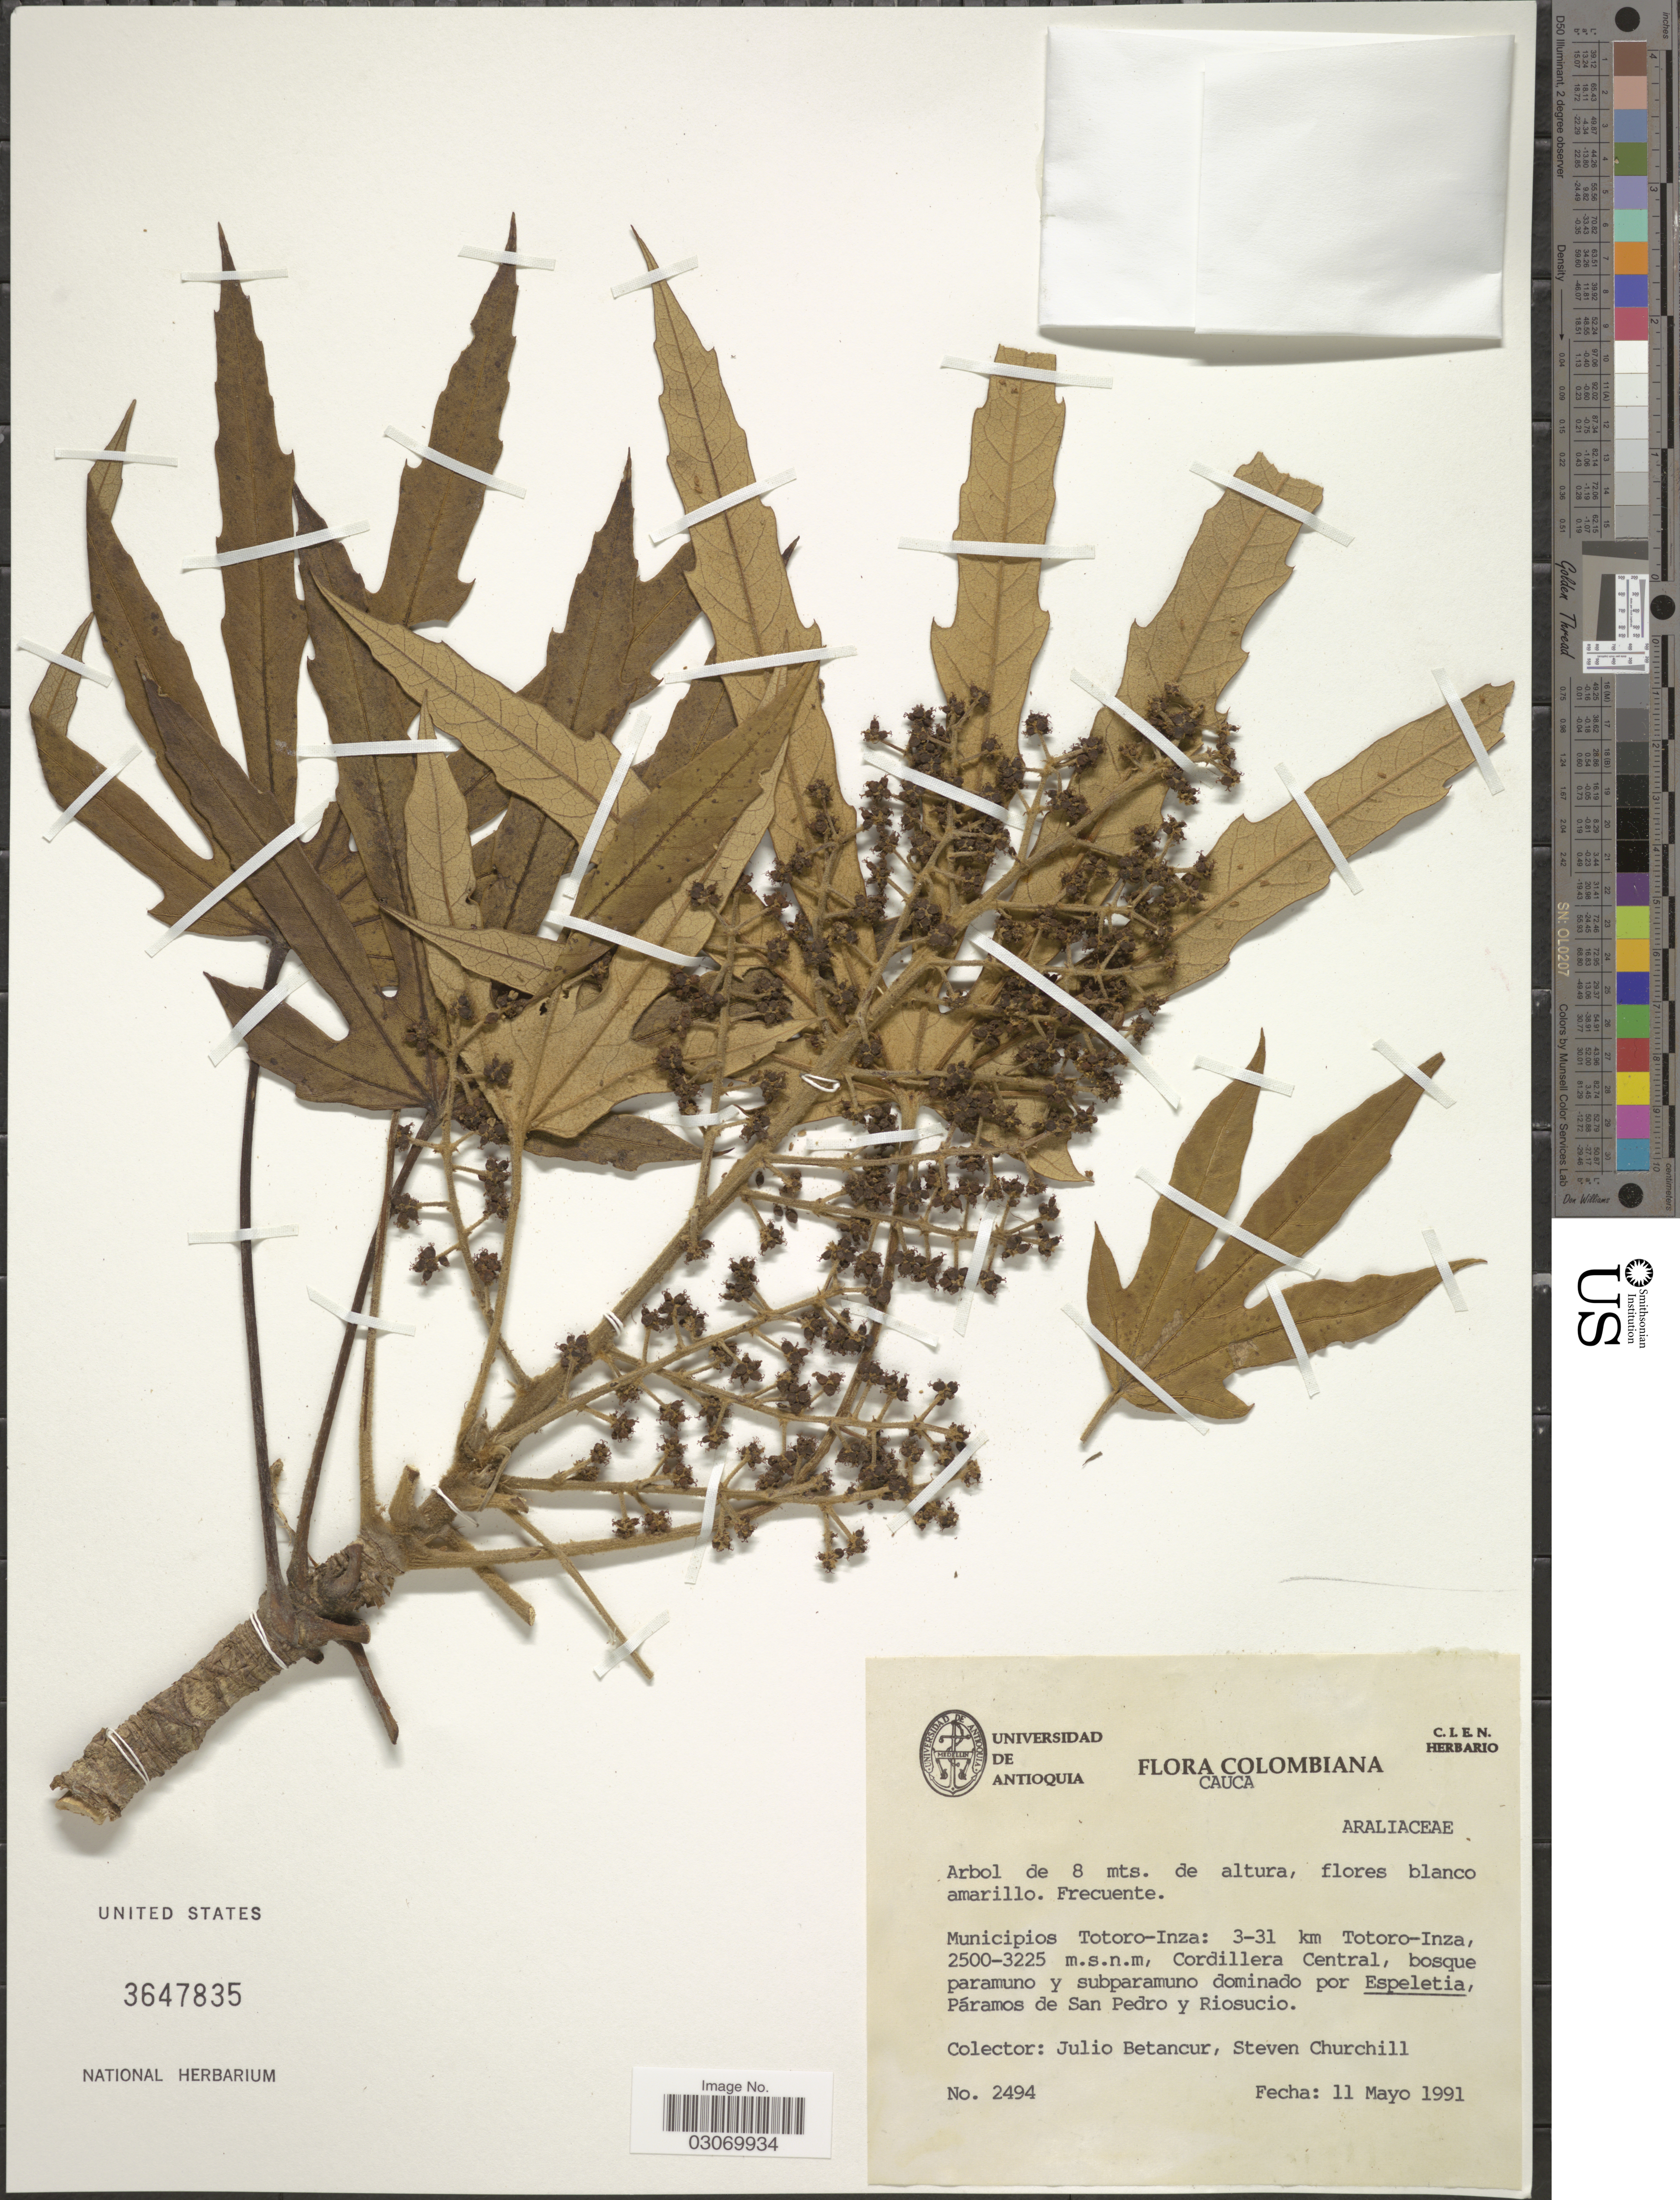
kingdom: Plantae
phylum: Tracheophyta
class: Magnoliopsida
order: Apiales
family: Araliaceae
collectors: J. Betancur & S. Churchill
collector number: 2494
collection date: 1991-05-11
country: Colombia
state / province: Cauca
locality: Municipios Totoro-Inza: 3-31 km Totoro-Inza, Cordillera Central, Páramos de San Pedro of Riosucio.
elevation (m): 2500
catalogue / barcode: US 3647835